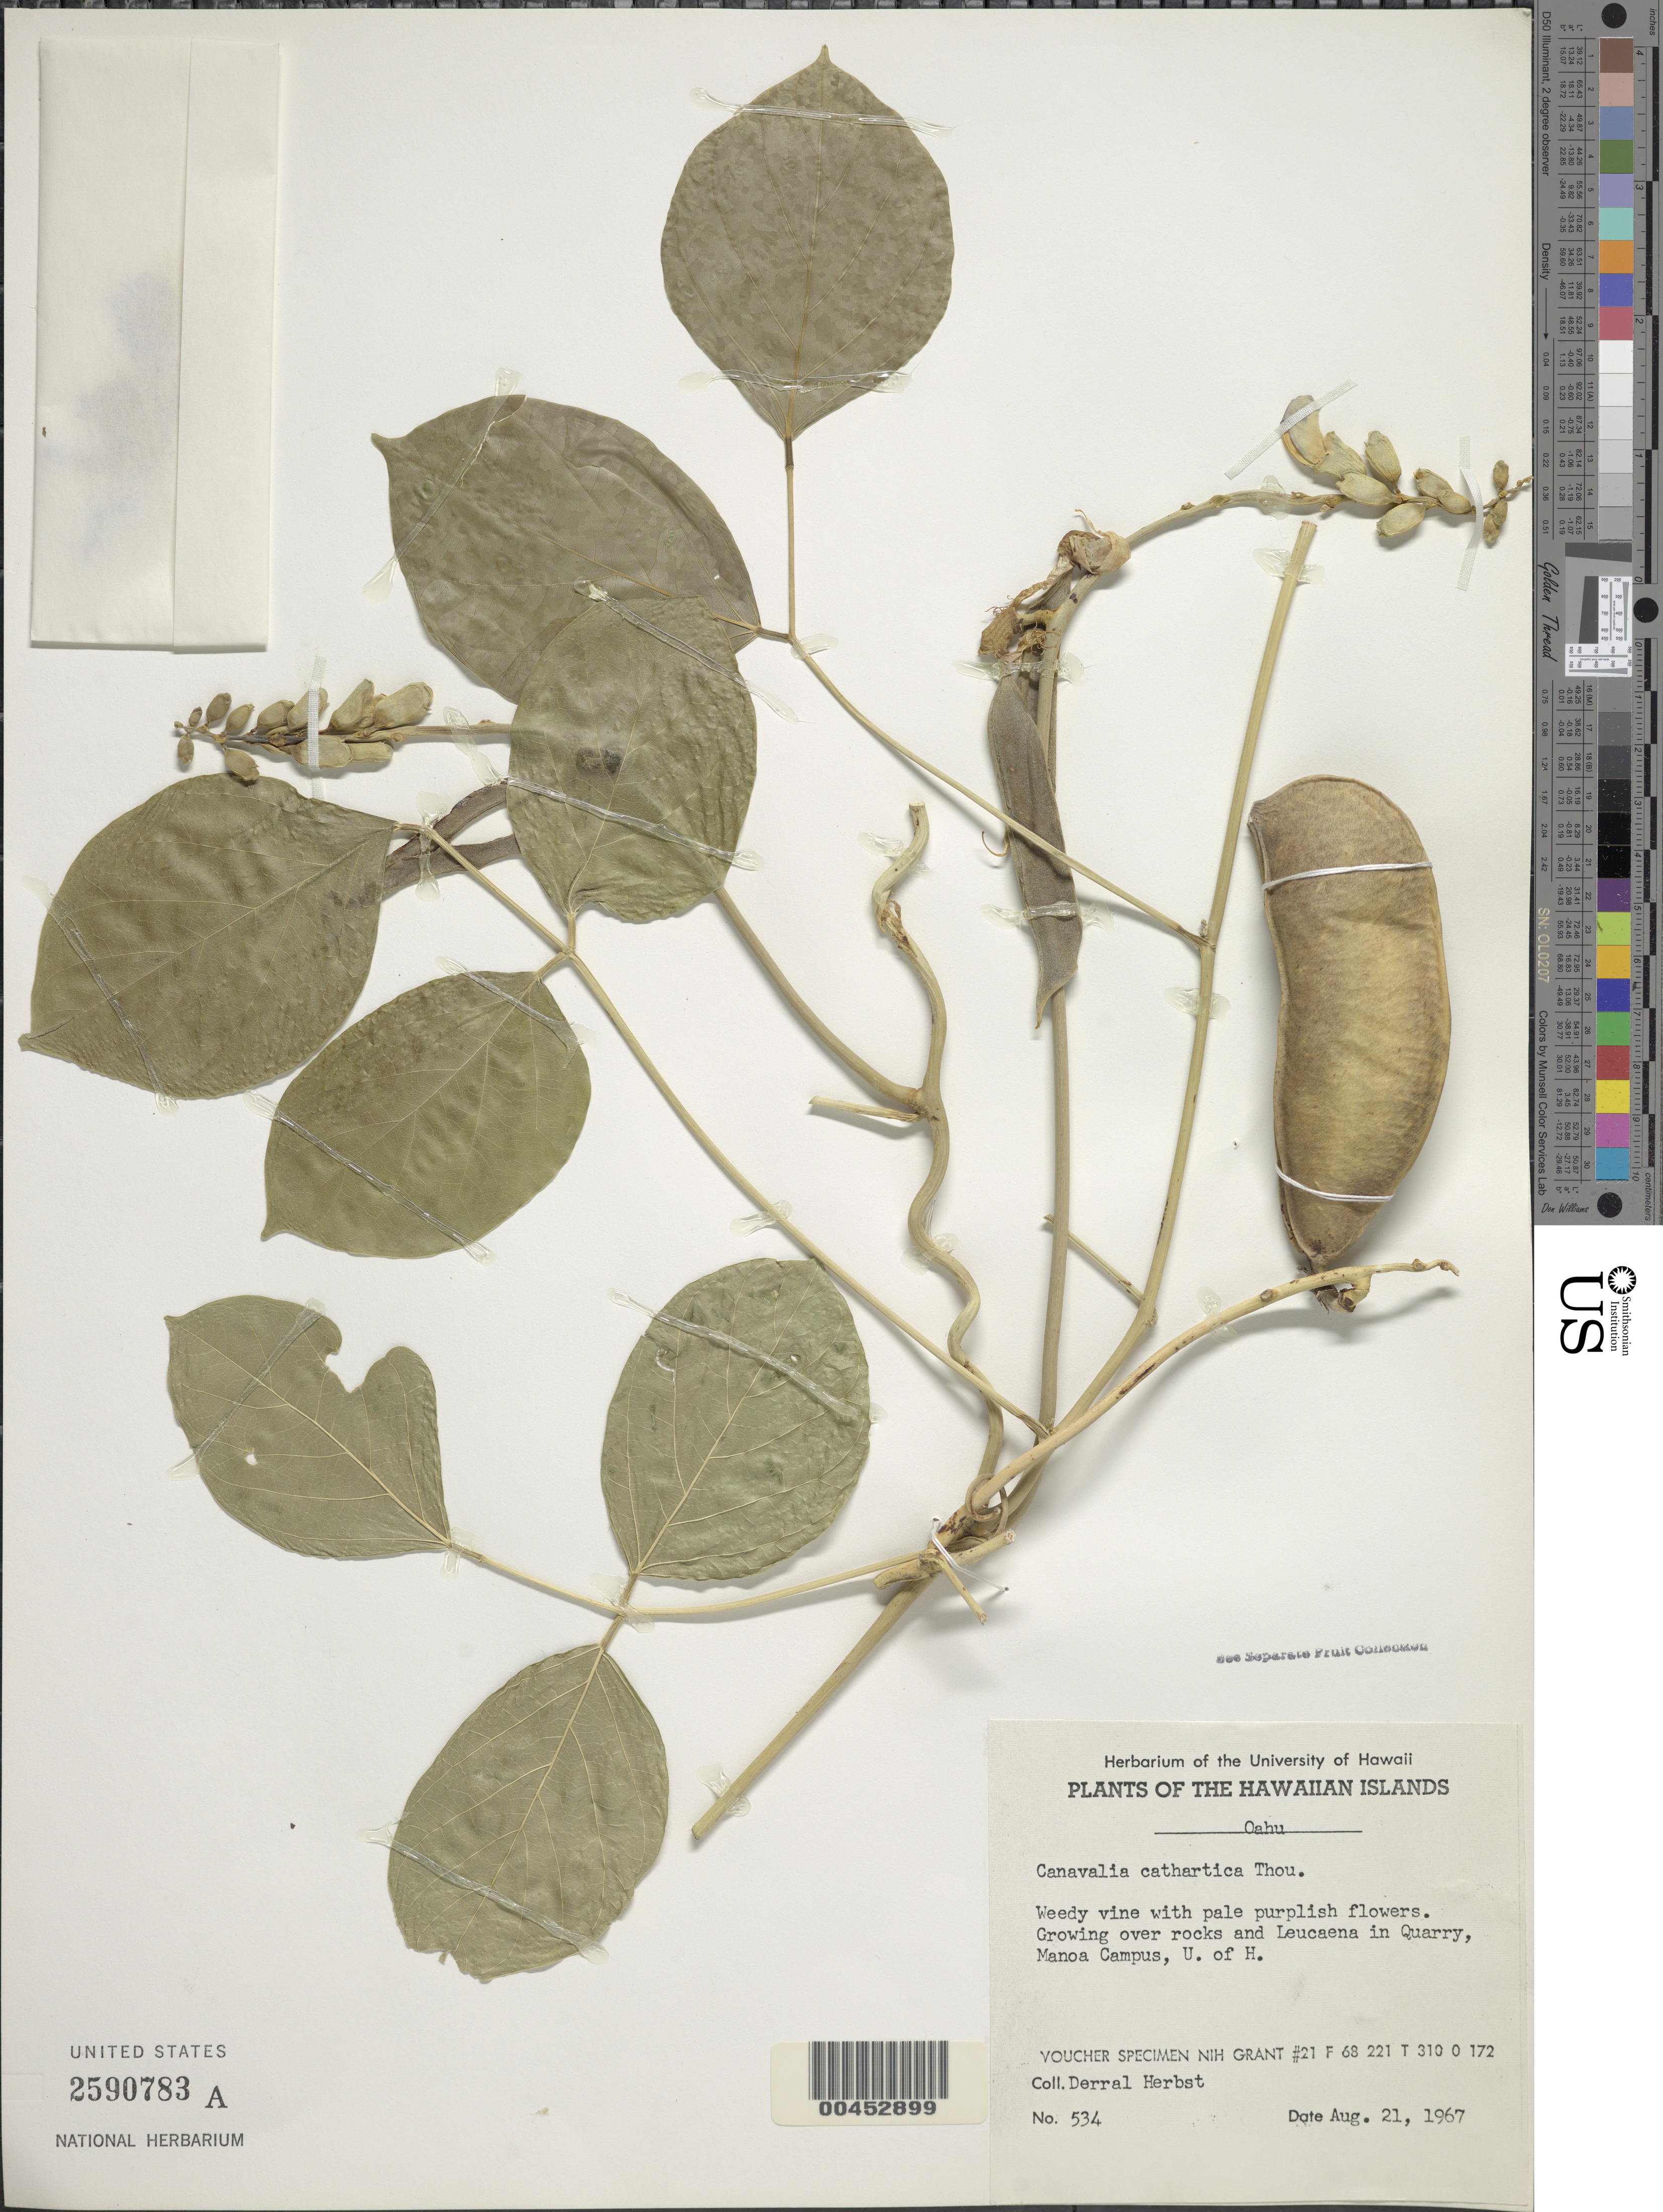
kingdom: Plantae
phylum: Tracheophyta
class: Magnoliopsida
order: Fabales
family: Fabaceae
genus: Canavalia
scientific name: Canavalia cathartica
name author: Thouars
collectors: D. R. Herbst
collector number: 534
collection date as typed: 21 Aug 1967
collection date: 1967-08-21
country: United States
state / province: Hawaii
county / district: Honolulu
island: Oahu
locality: in Quarry, Manoa Campus, University of Hawaii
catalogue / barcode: US 2590783A